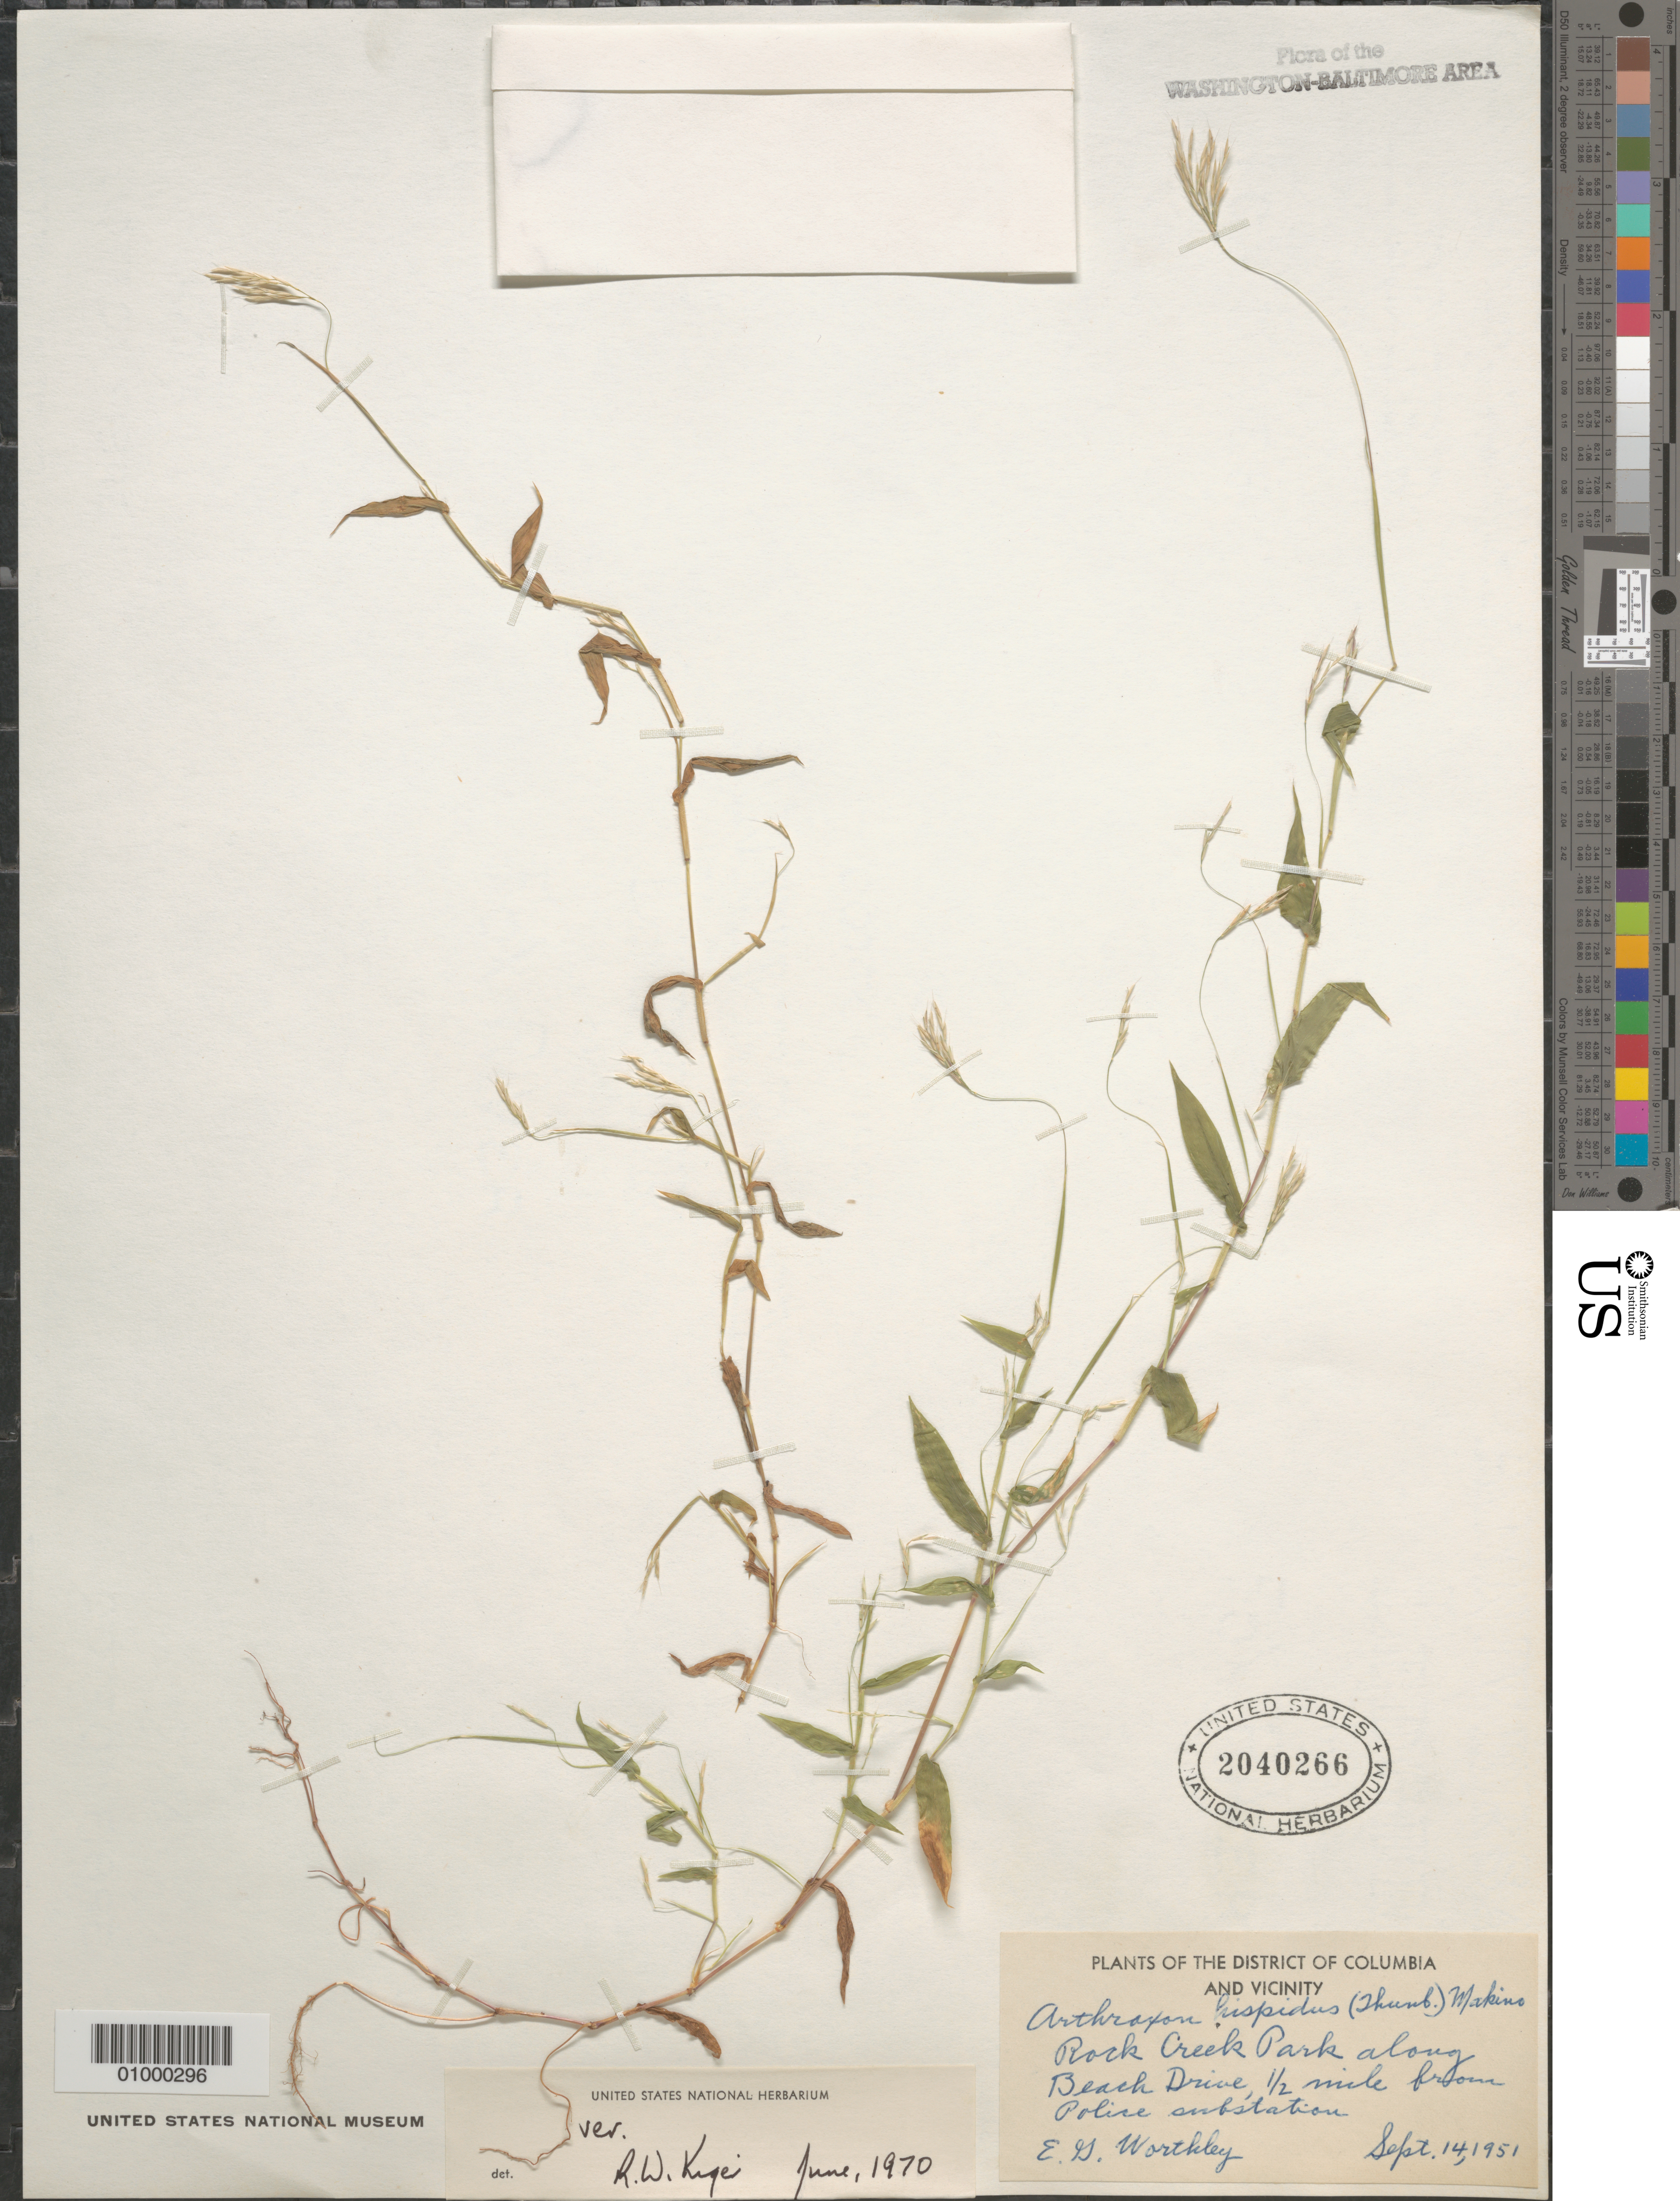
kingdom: Plantae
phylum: Tracheophyta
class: Liliopsida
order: Poales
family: Poaceae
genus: Arthraxon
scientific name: Arthraxon hispidus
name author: (Thunb.) Makino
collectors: E. Worthley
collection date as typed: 14 Sep 1951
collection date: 1951-09-14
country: United States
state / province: Maryland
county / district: Montgomery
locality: Rock Creek Park along Beach Drive, 1/2 miles from Police substation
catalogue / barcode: US 2040266